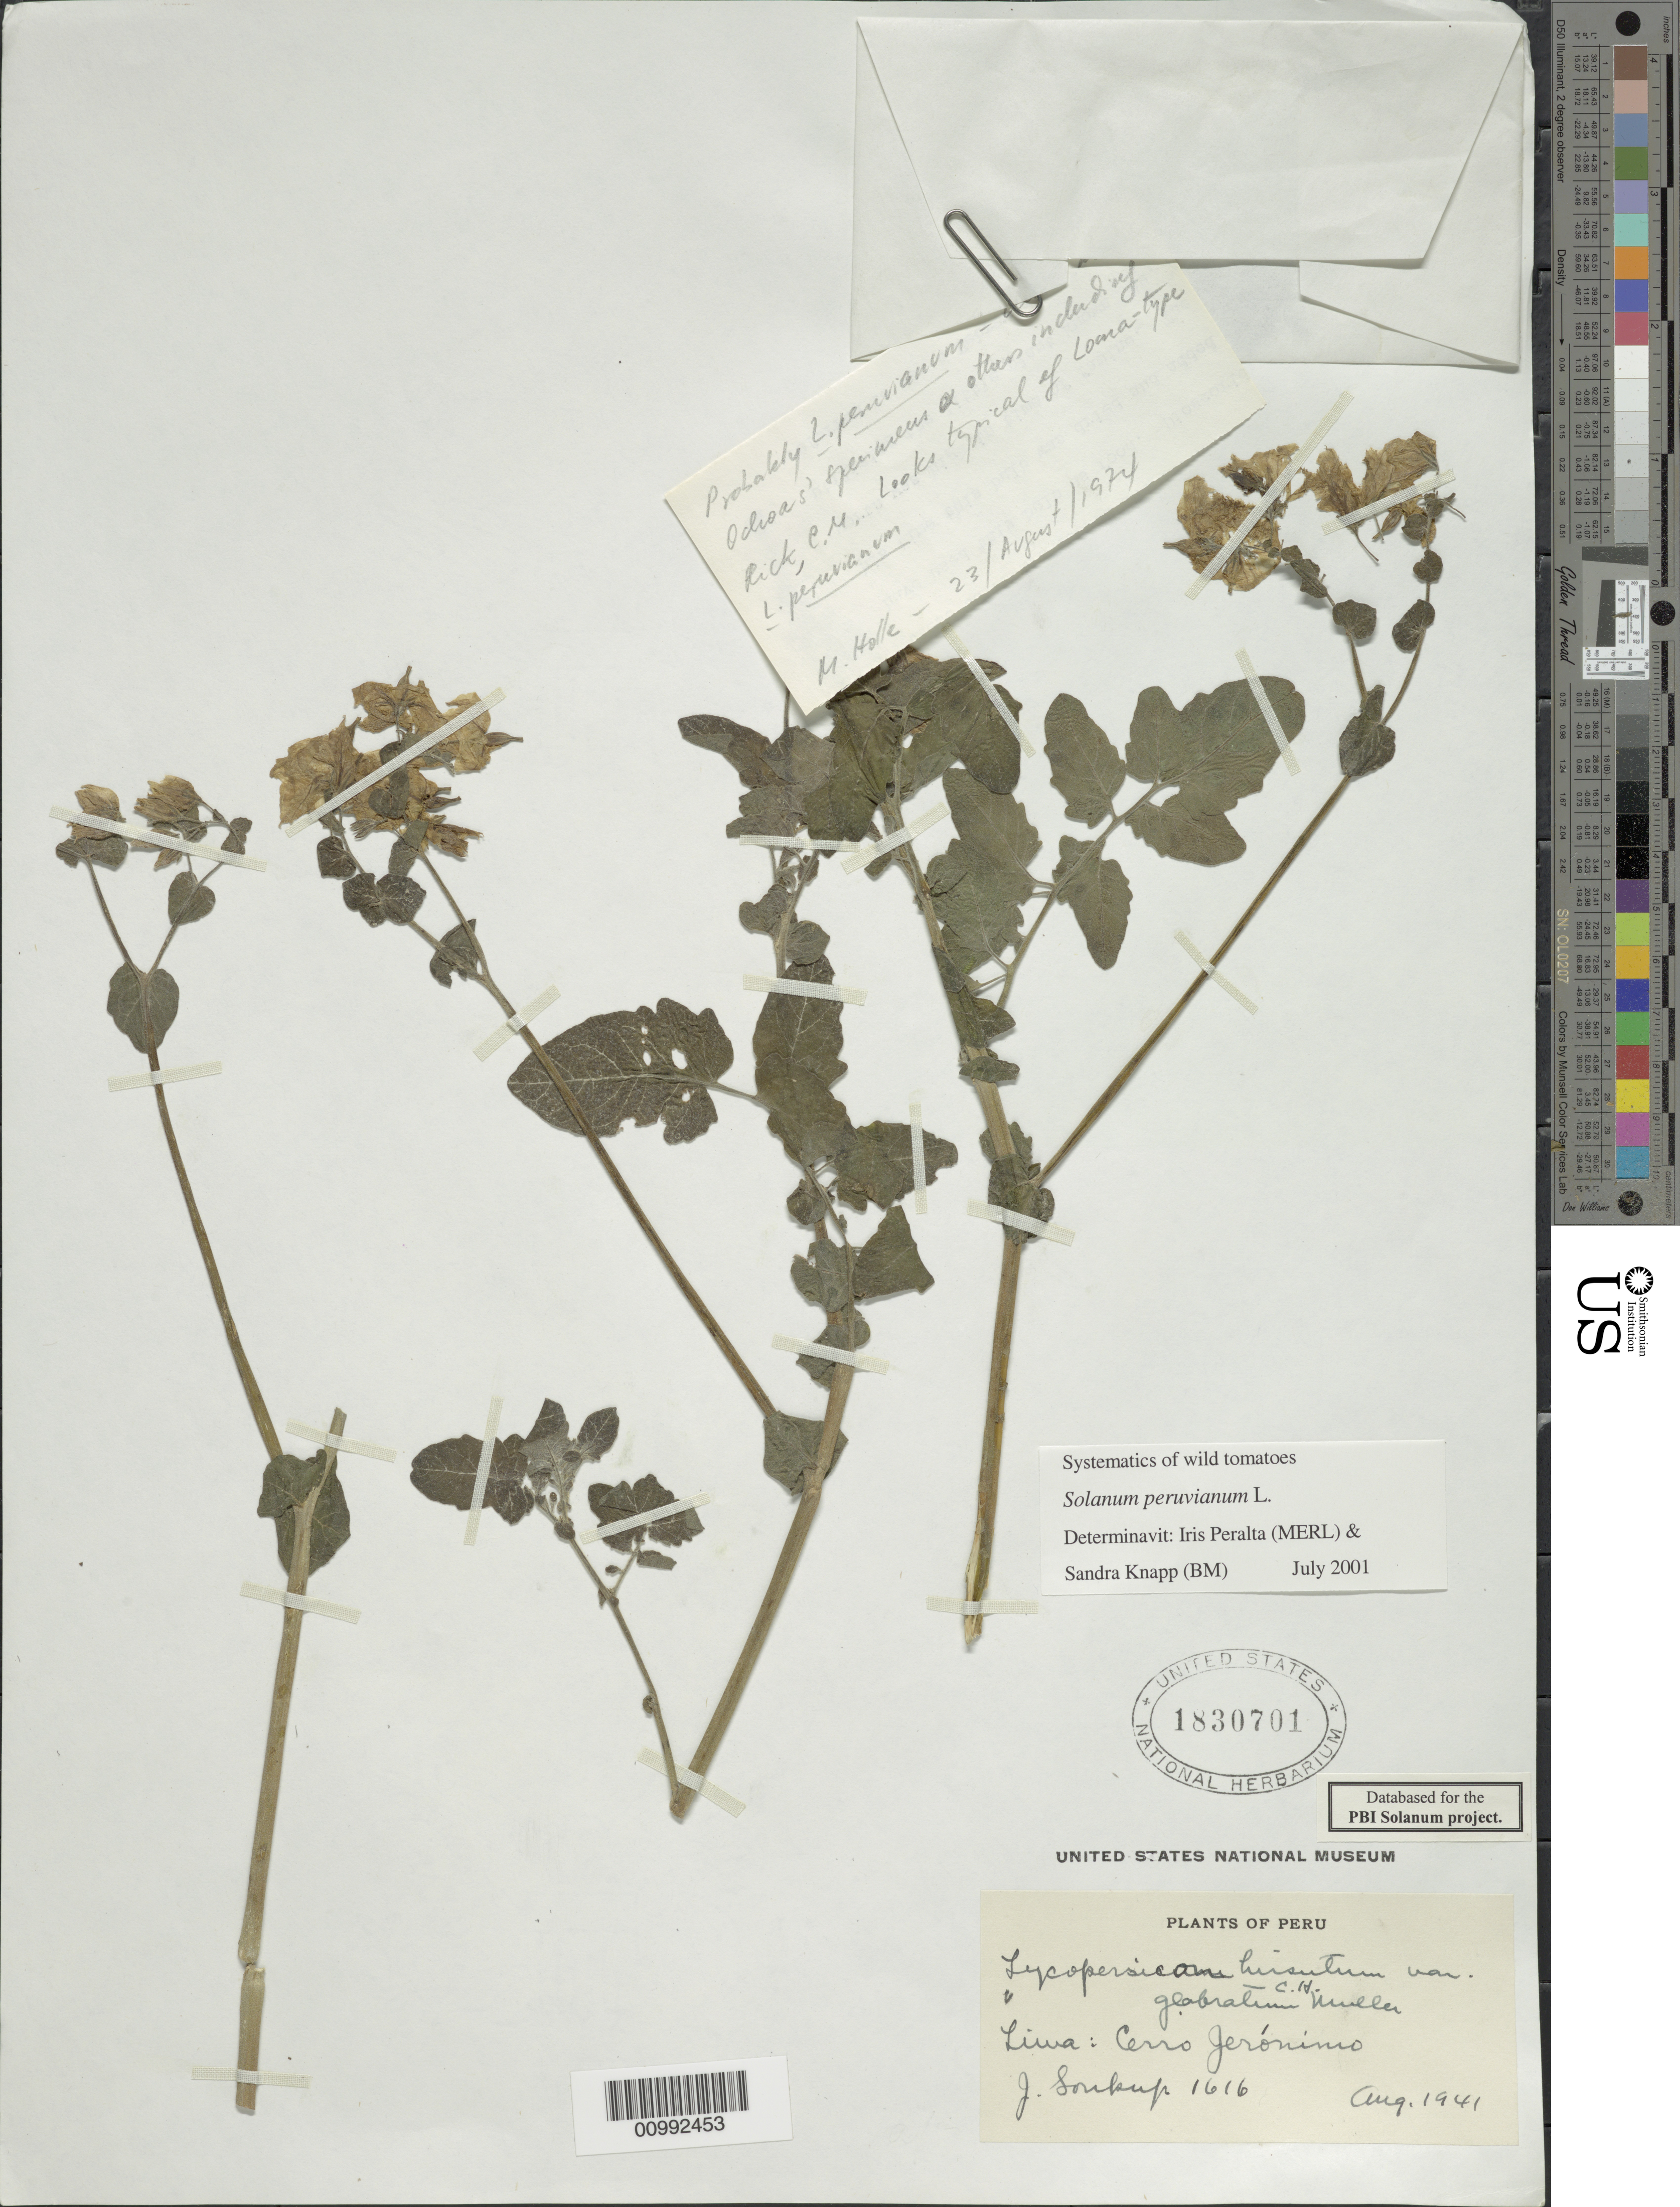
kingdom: Plantae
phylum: Tracheophyta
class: Magnoliopsida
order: Solanales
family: Solanaceae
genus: Solanum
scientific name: Solanum peruvianum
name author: L.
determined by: Peralta, Iris E.; Knapp, S. D.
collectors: J. J. Soukup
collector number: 1616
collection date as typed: Aug 1941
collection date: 1941-08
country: Peru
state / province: Lima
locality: Cerro Jerónimo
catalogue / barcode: US 1830701